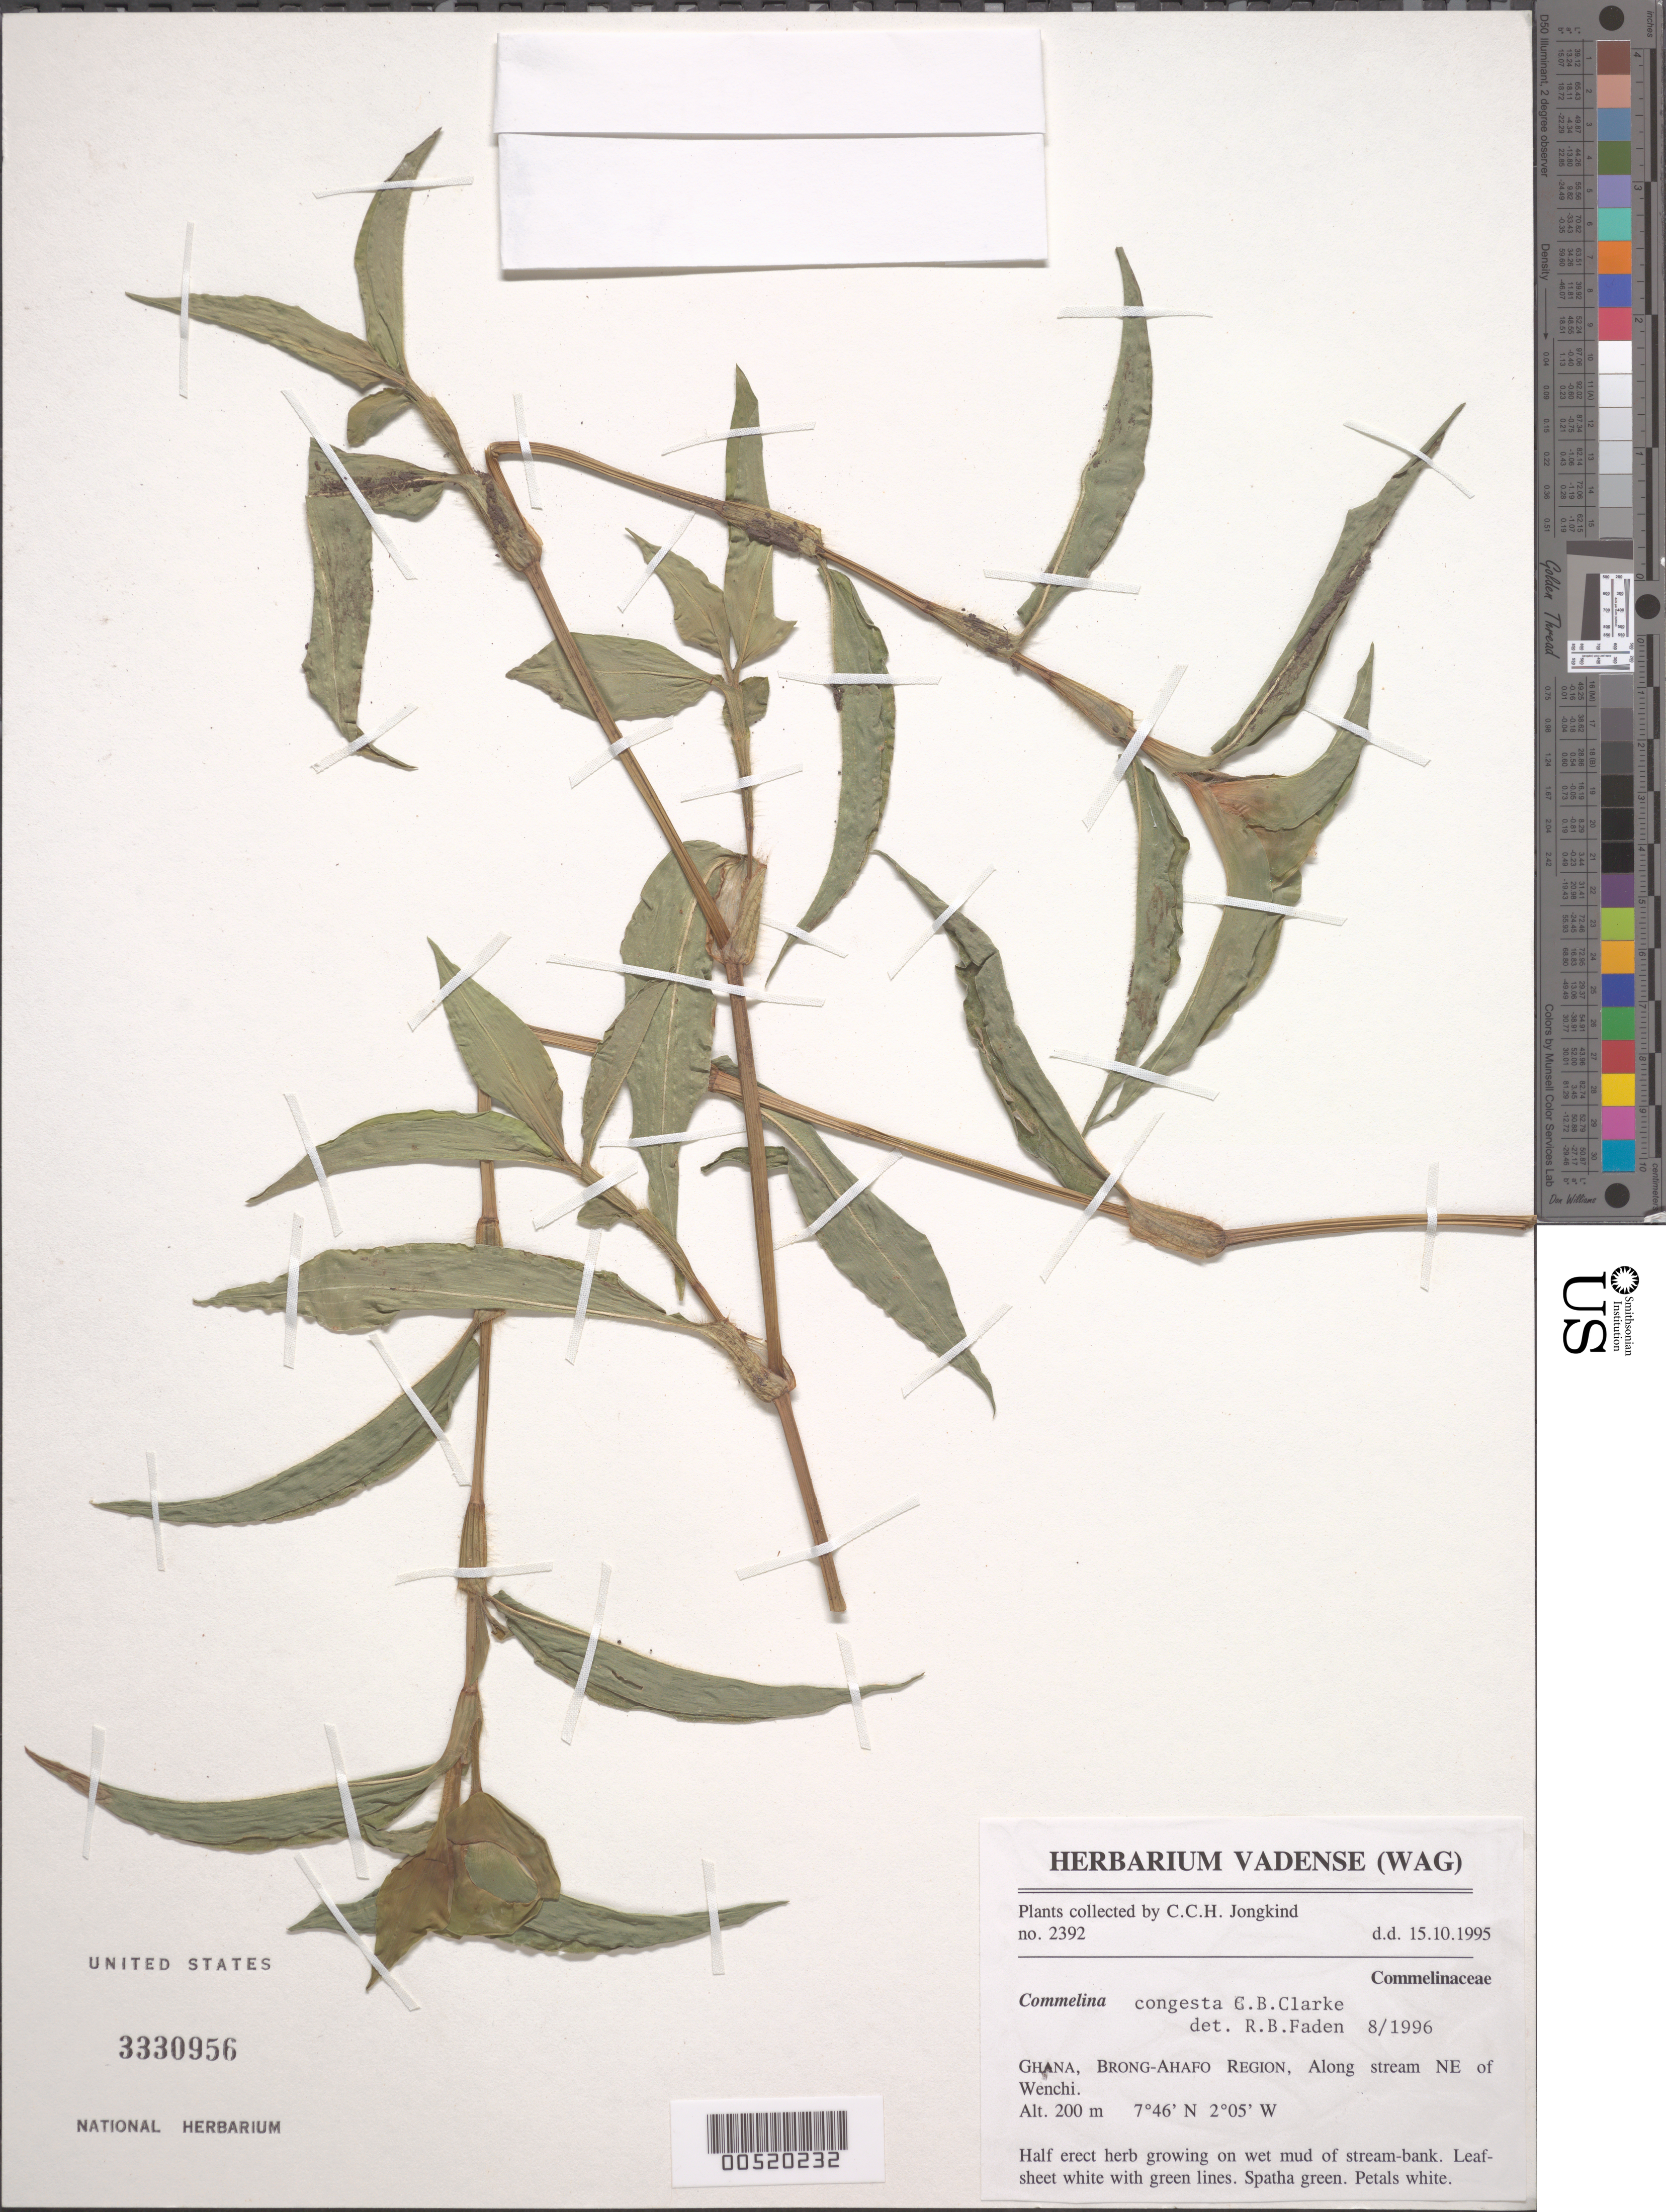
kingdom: Plantae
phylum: Tracheophyta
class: Liliopsida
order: Commelinales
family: Commelinaceae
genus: Commelina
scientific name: Commelina erecta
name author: L.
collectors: C. C. Jongkind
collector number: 2392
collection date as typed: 15 Oct 1995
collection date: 1995-10-15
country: Ghana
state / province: Brong-ahafo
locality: Ne of wenchi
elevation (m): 200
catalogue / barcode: US 3330956